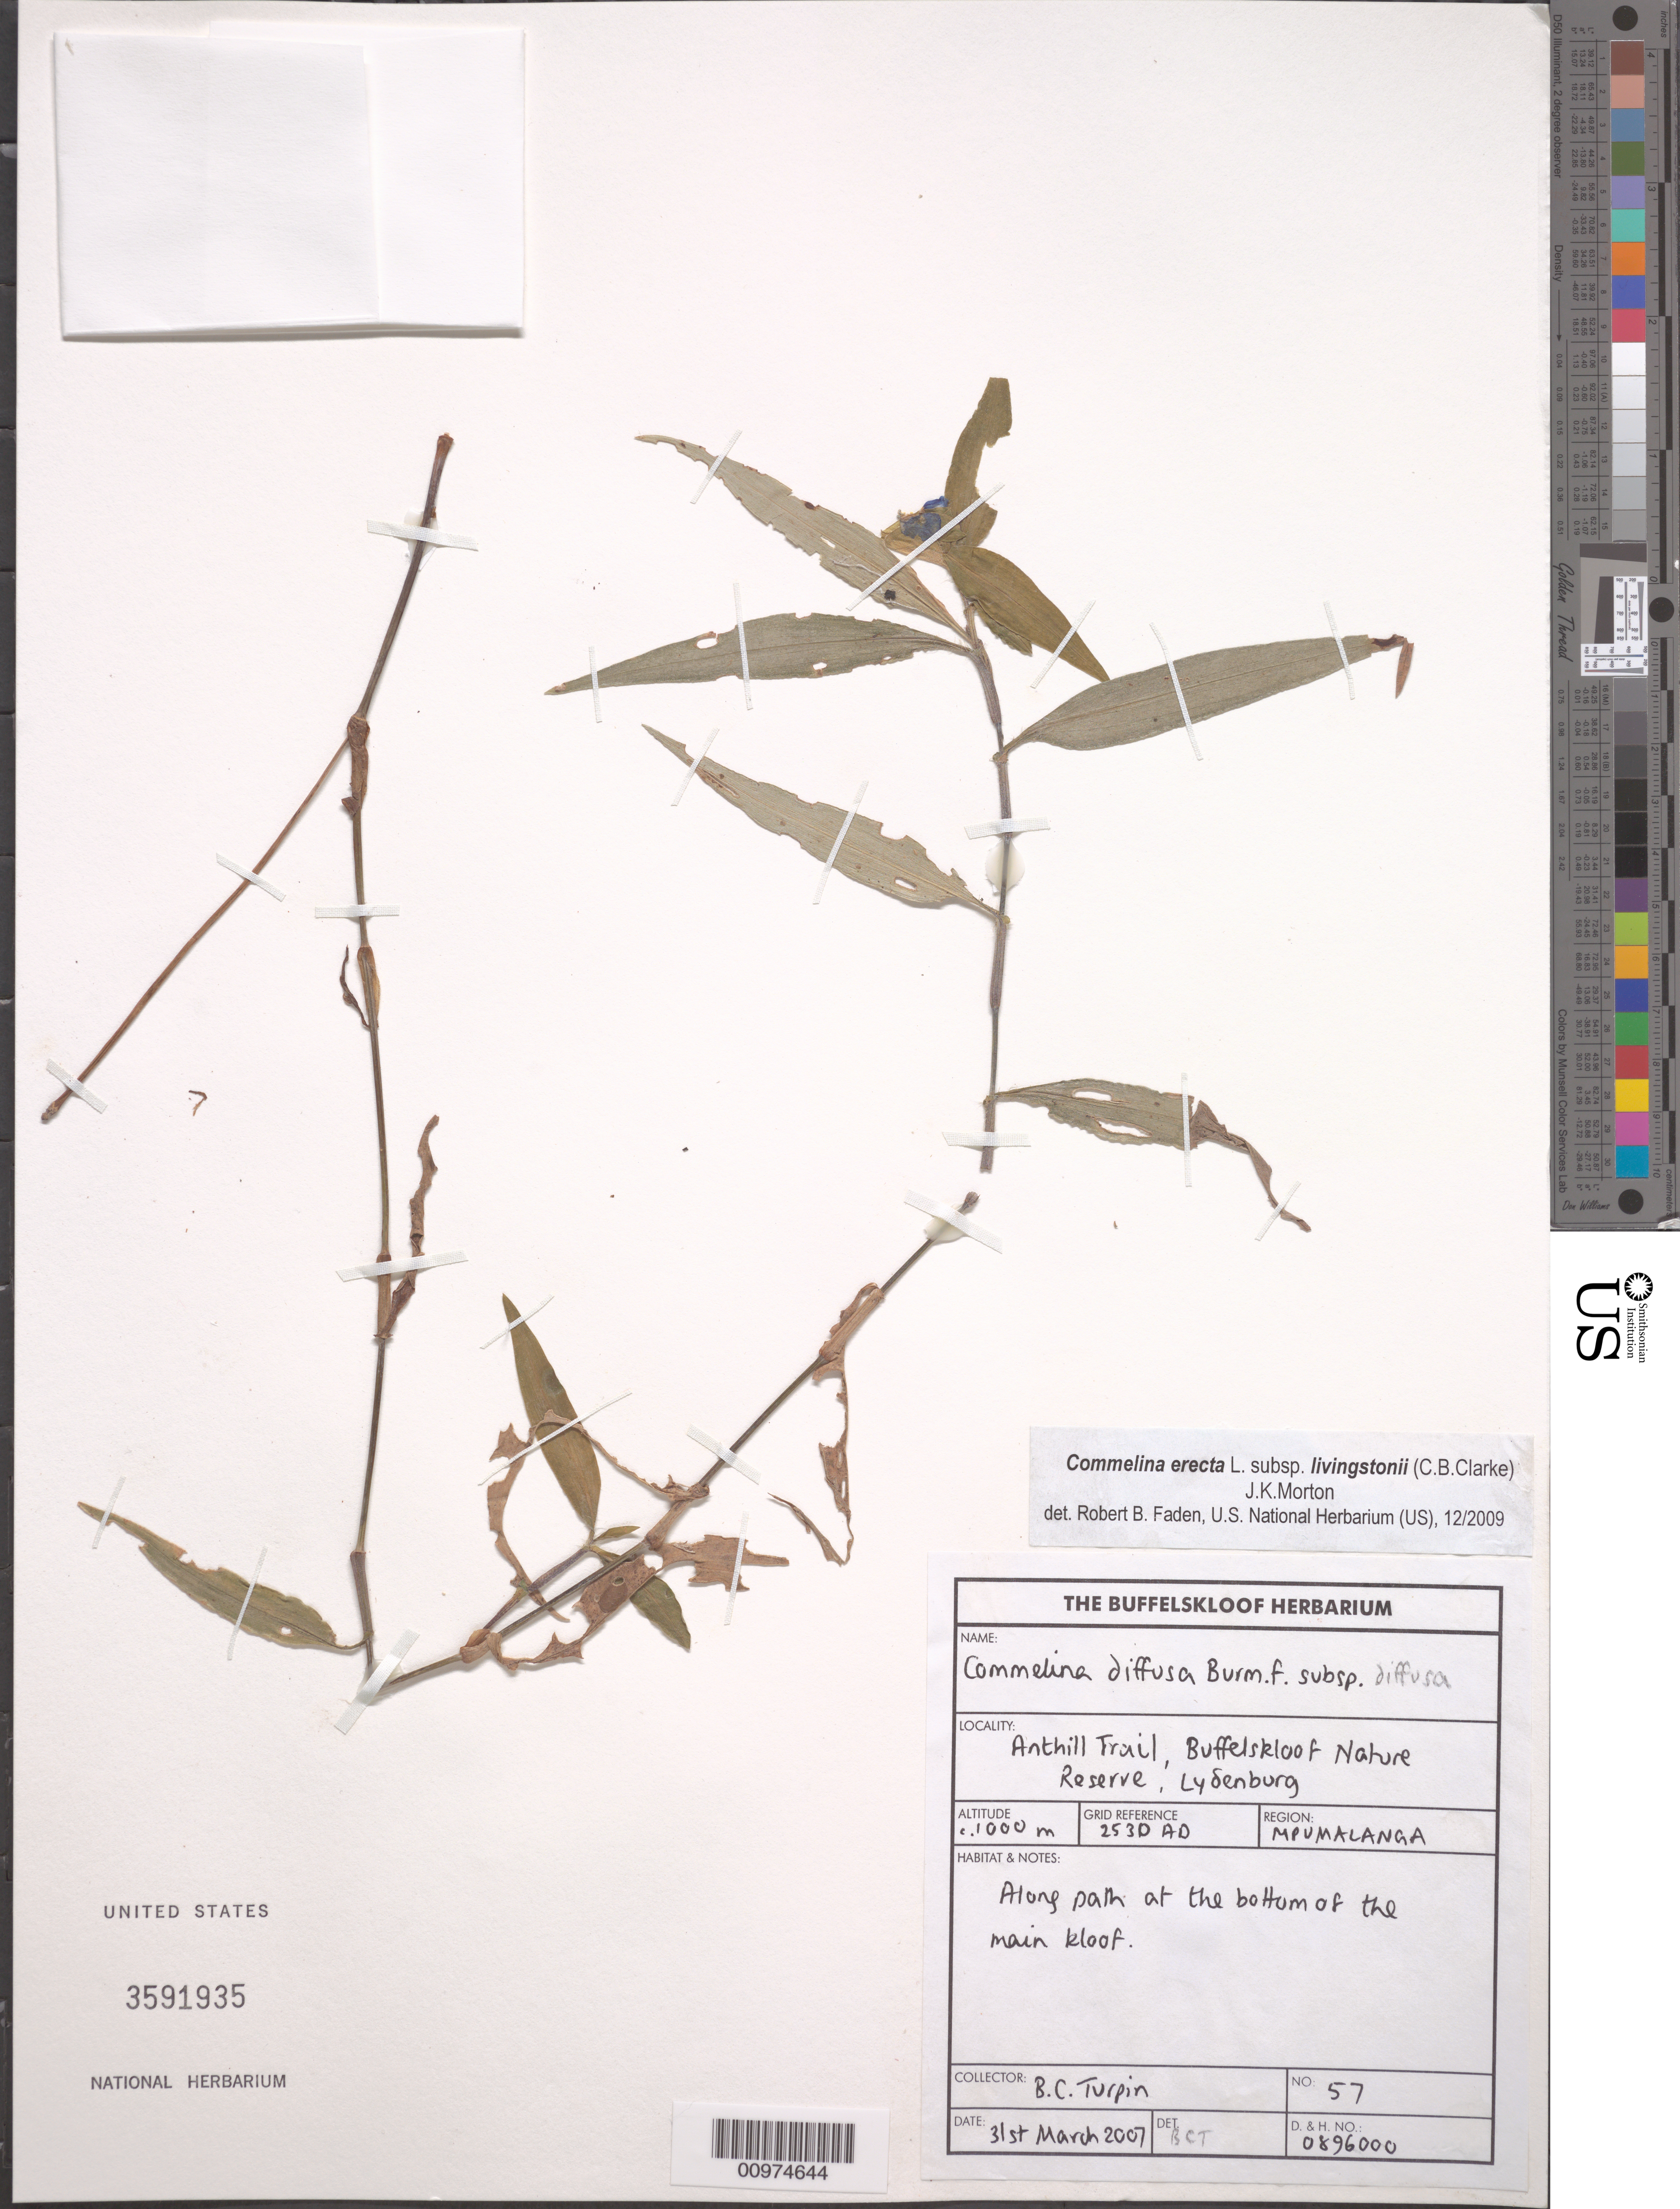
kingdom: Plantae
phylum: Tracheophyta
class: Liliopsida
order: Commelinales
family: Commelinaceae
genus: Commelina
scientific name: Commelina erecta subsp. livingstonii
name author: (C.B. Clarke) J.K. Morton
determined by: Faden, Robert B., (US), Smithsonian Institution - National Museum of Natural History (UNITED STATES)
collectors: B. C. Turpin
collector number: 57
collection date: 2007-03-31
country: South Africa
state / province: Mpumalanga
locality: Transvaal. Lydenburg. Anthill Trail, Buffelskloof Nature Reserve.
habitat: Along path at the bottom of the main kloof.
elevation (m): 1000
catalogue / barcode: US 3591935